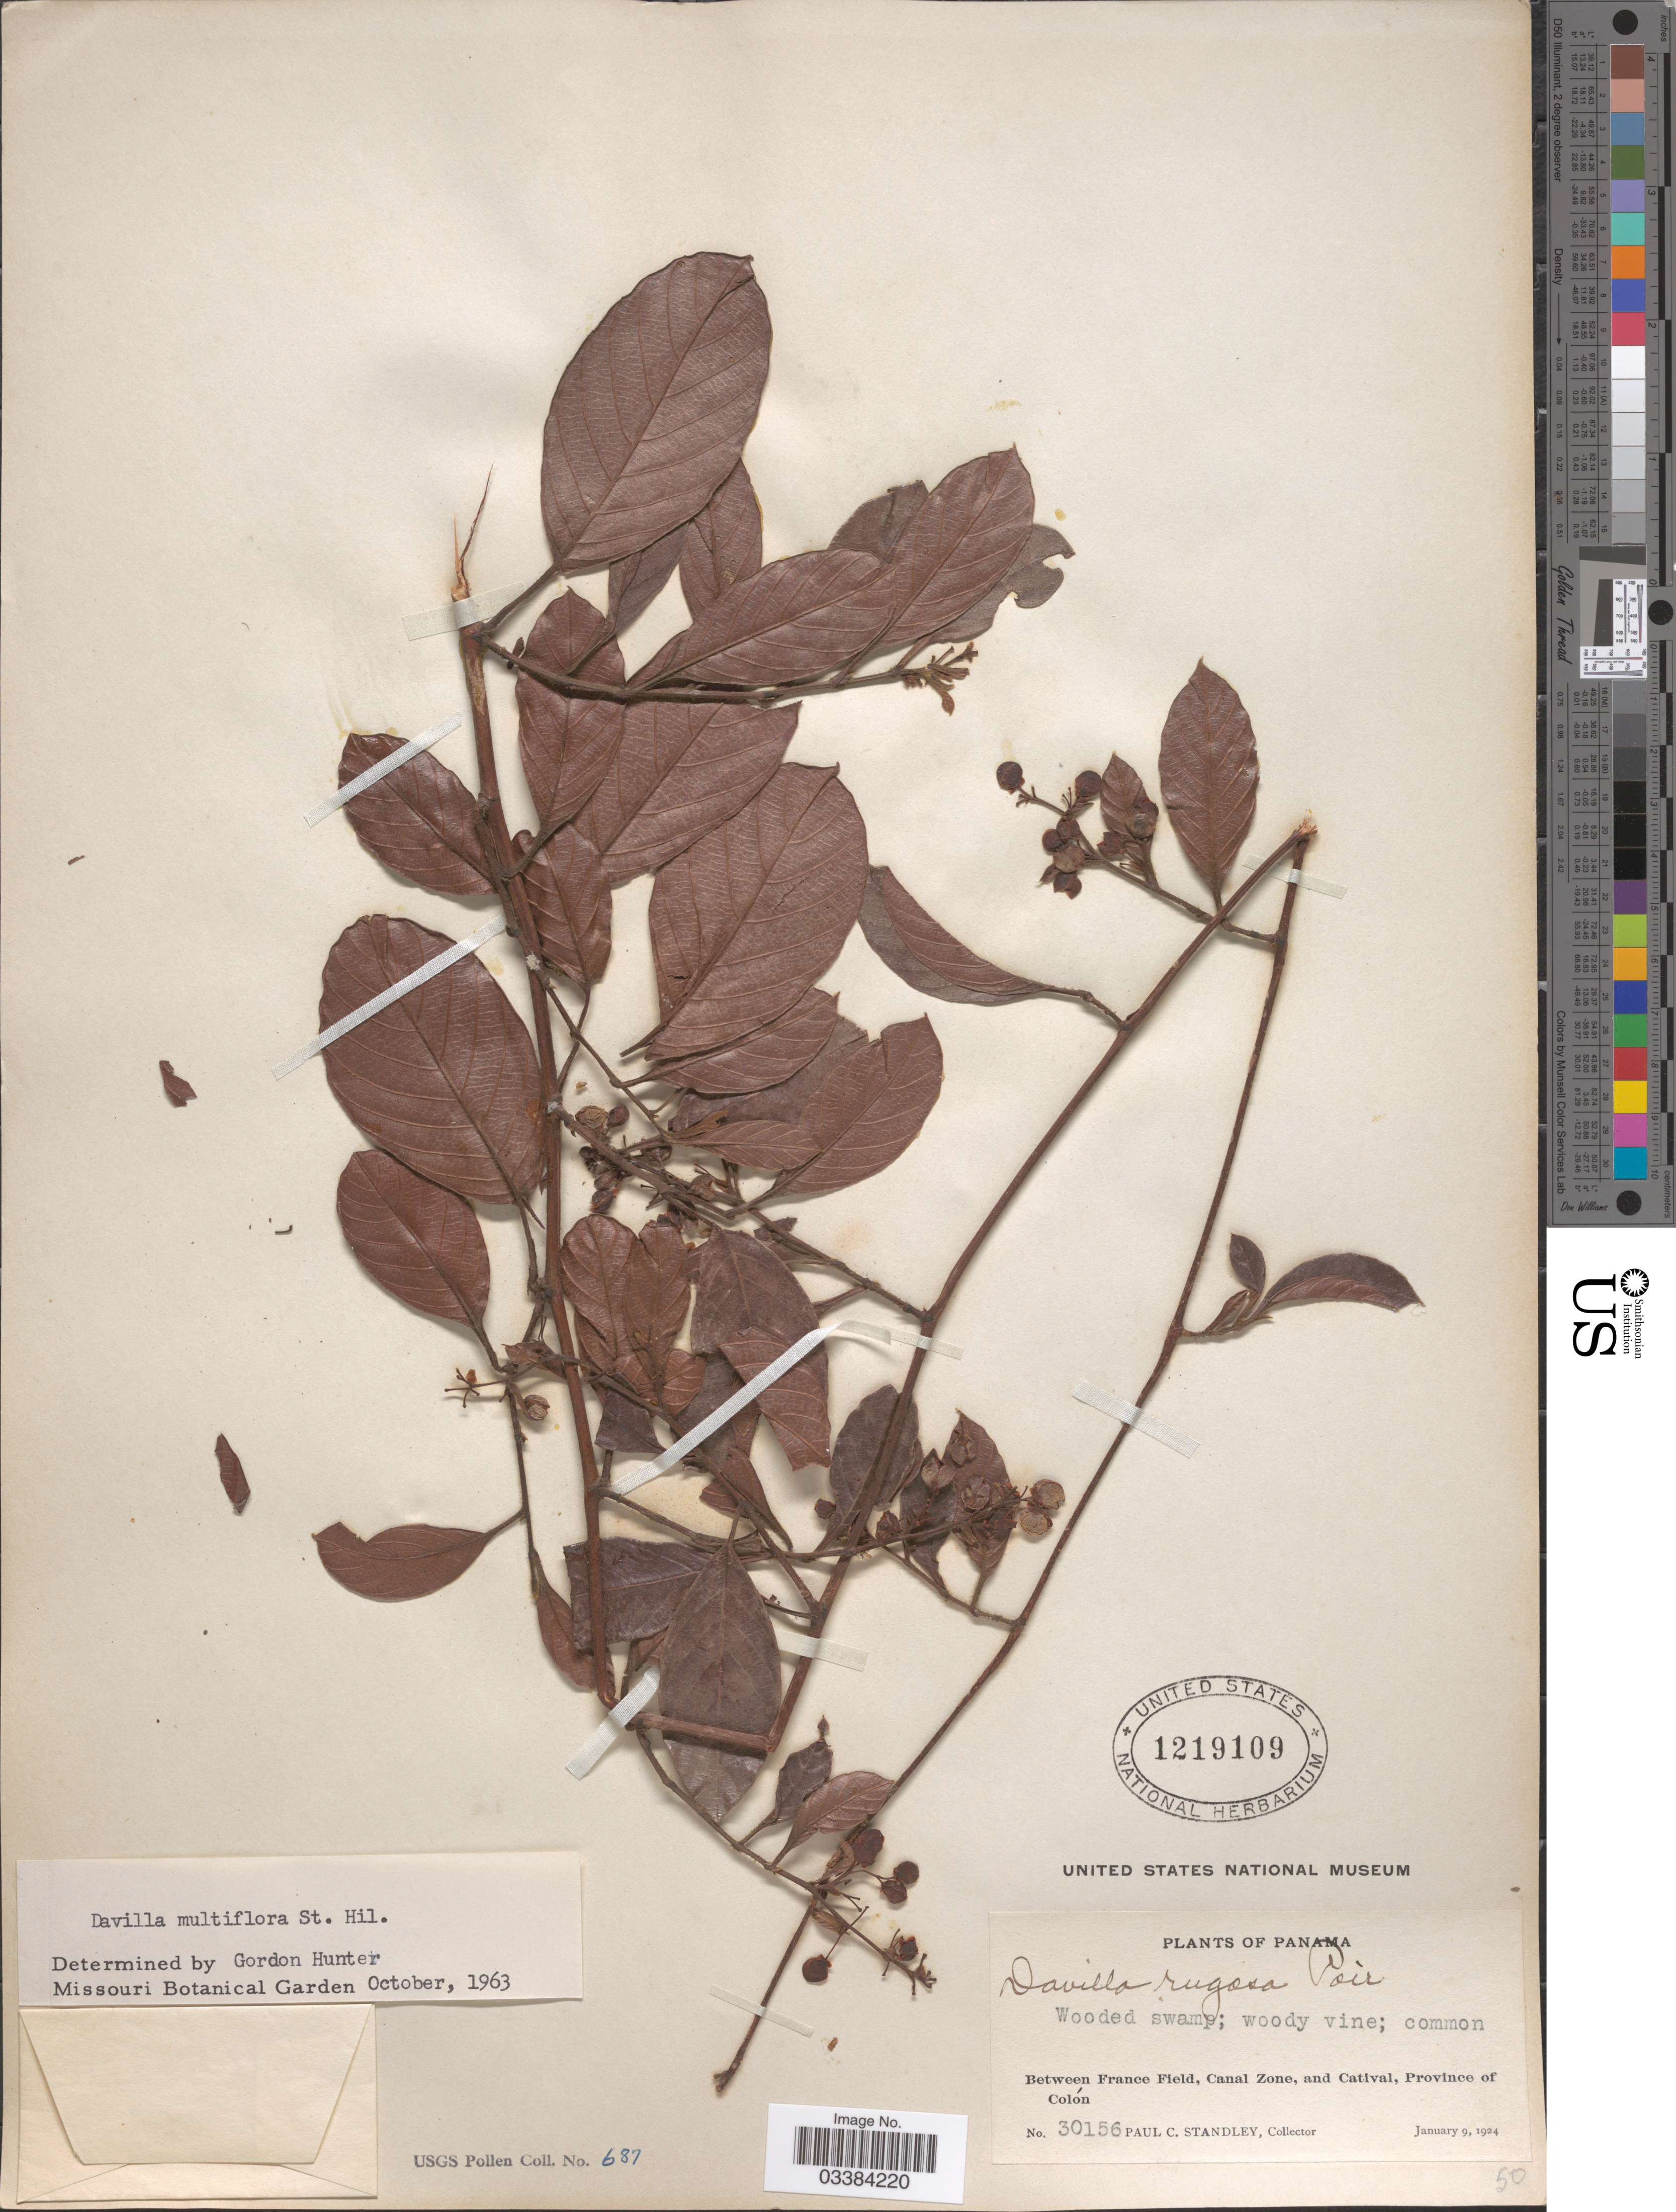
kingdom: Plantae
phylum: Tracheophyta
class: Magnoliopsida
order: Dilleniales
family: Dilleniaceae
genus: Davilla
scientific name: Davilla rugosa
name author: Poir.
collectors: P. C. Standley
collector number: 30156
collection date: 1924-01-09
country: Panama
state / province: Colón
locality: Between France Field, Canal Zone, and Catival.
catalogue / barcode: US 1219109